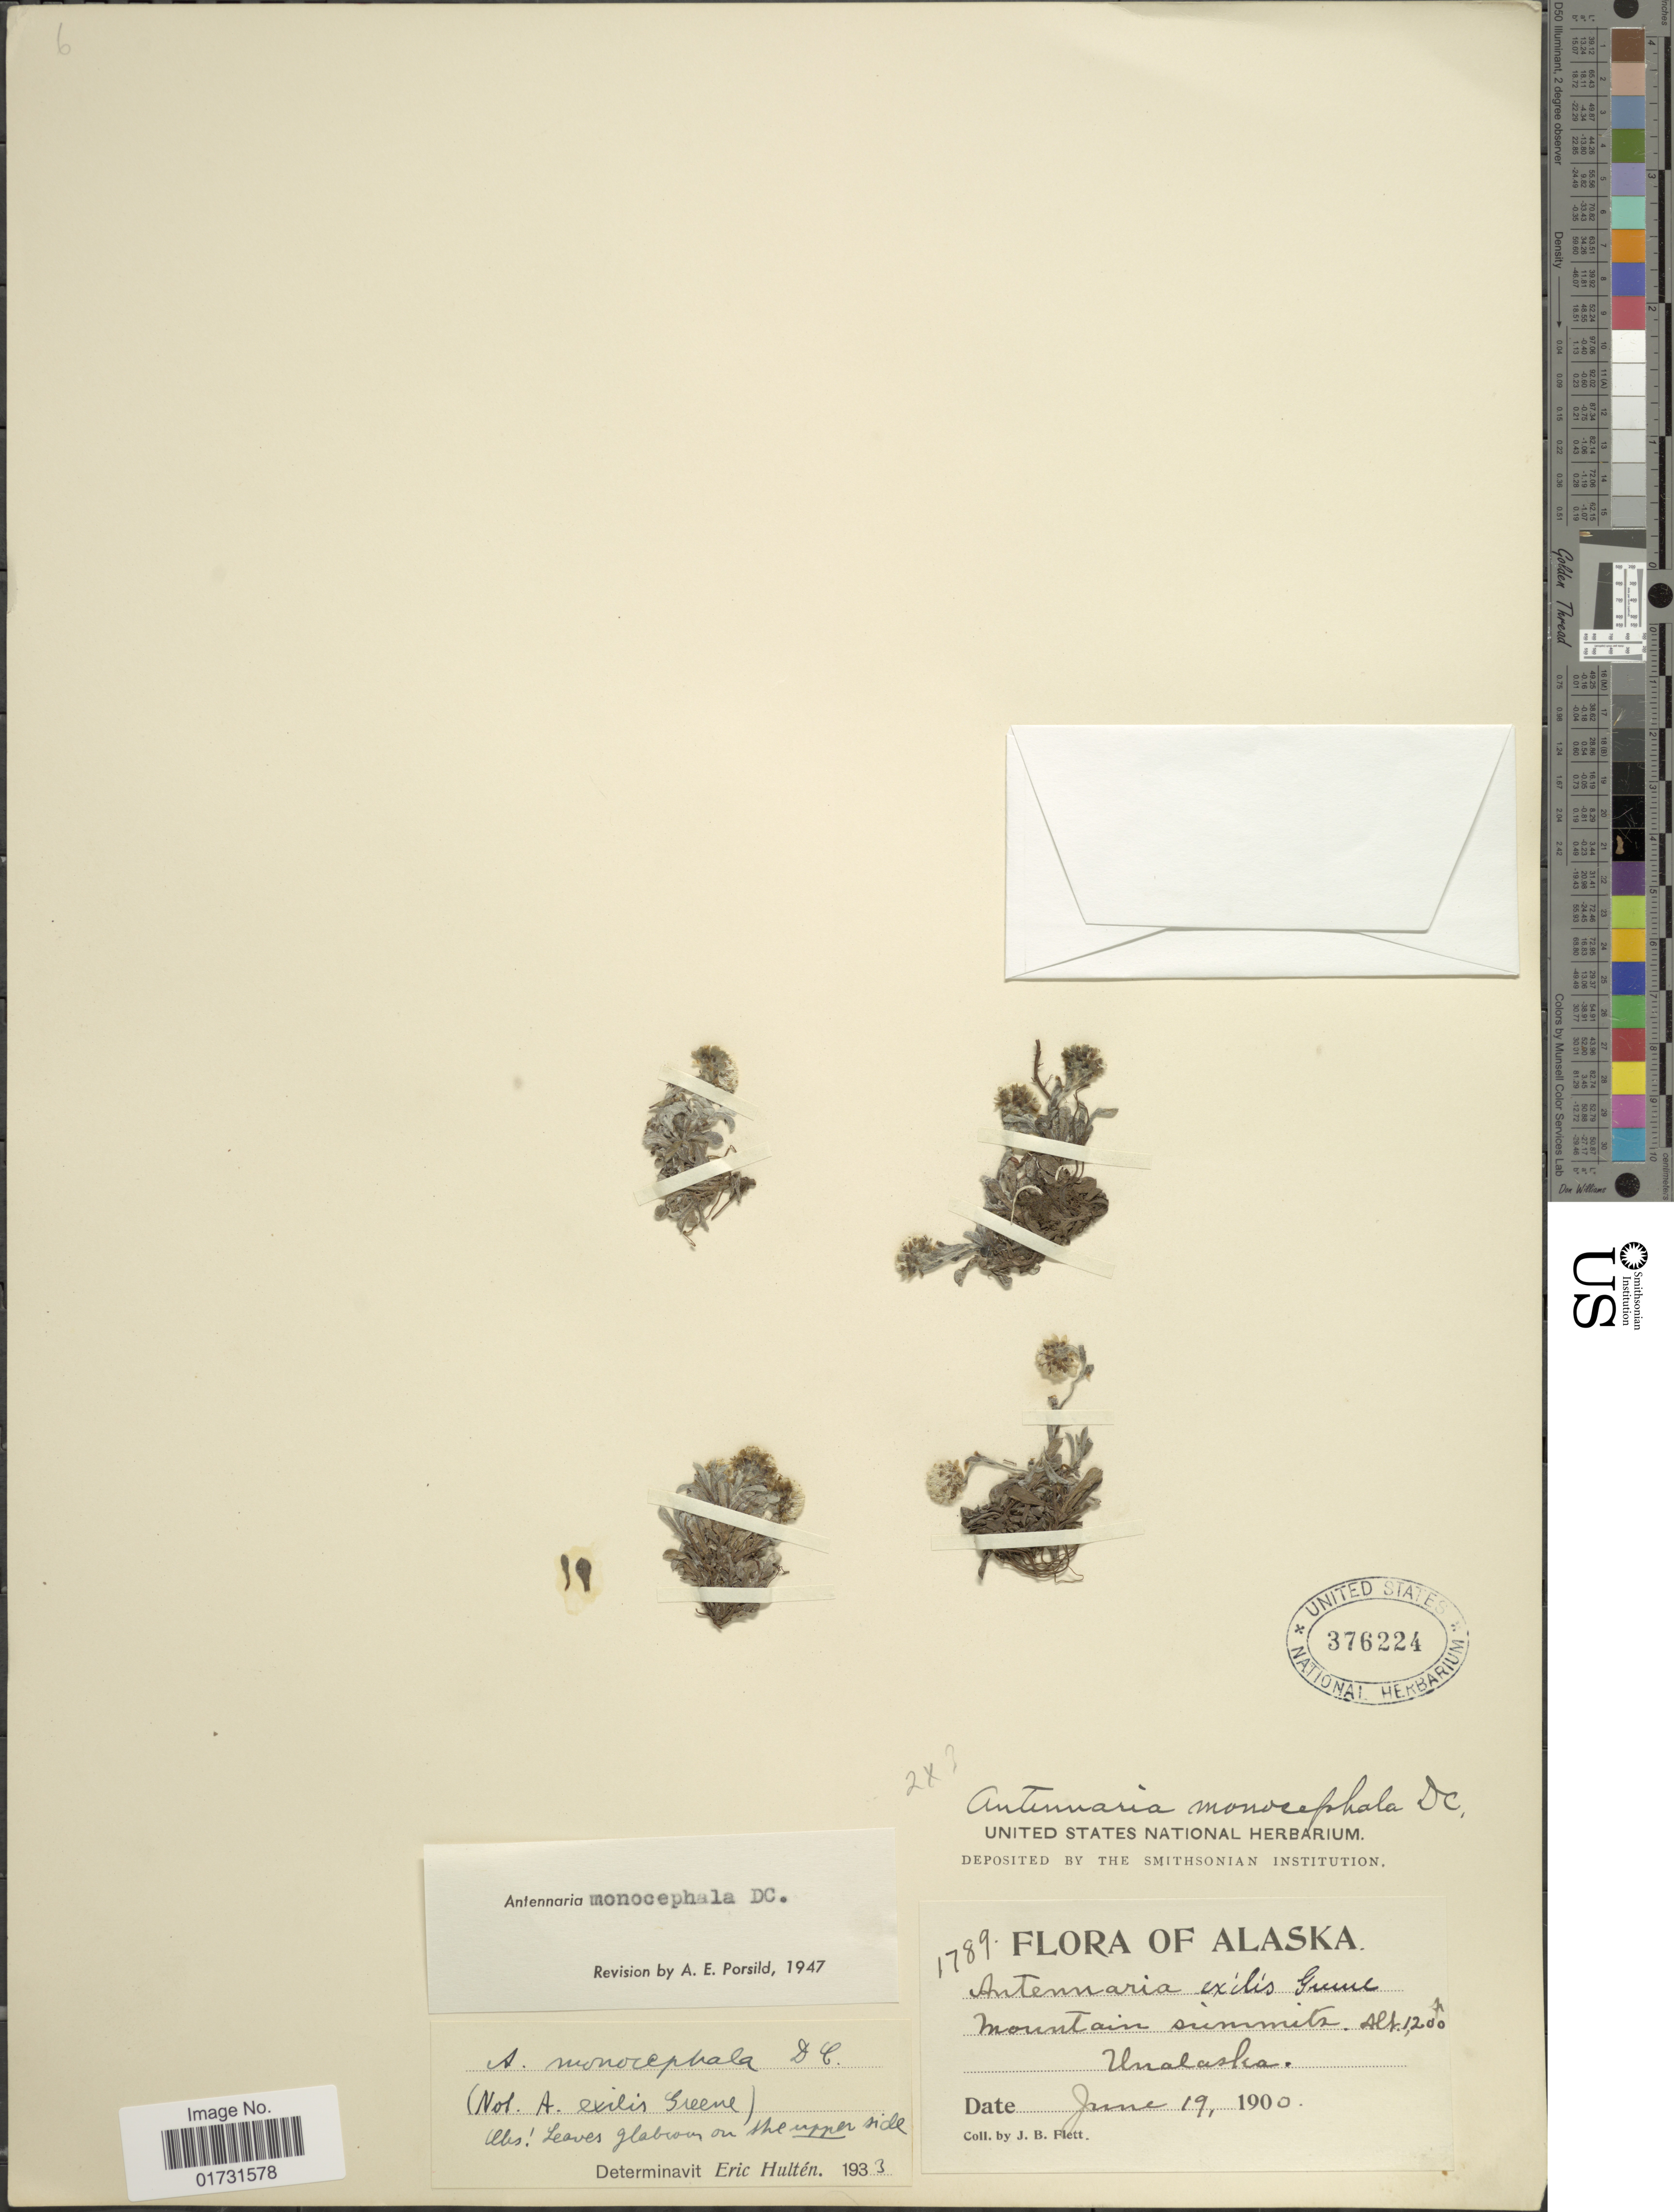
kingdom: Plantae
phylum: Tracheophyta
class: Magnoliopsida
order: Asterales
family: Asteraceae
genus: Antennaria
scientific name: Antennaria monocephala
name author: DC.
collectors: J. Flett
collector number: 1789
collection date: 1900-06-19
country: United States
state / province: Alaska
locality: Unalaska. Mountain summits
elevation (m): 366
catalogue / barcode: US 376224